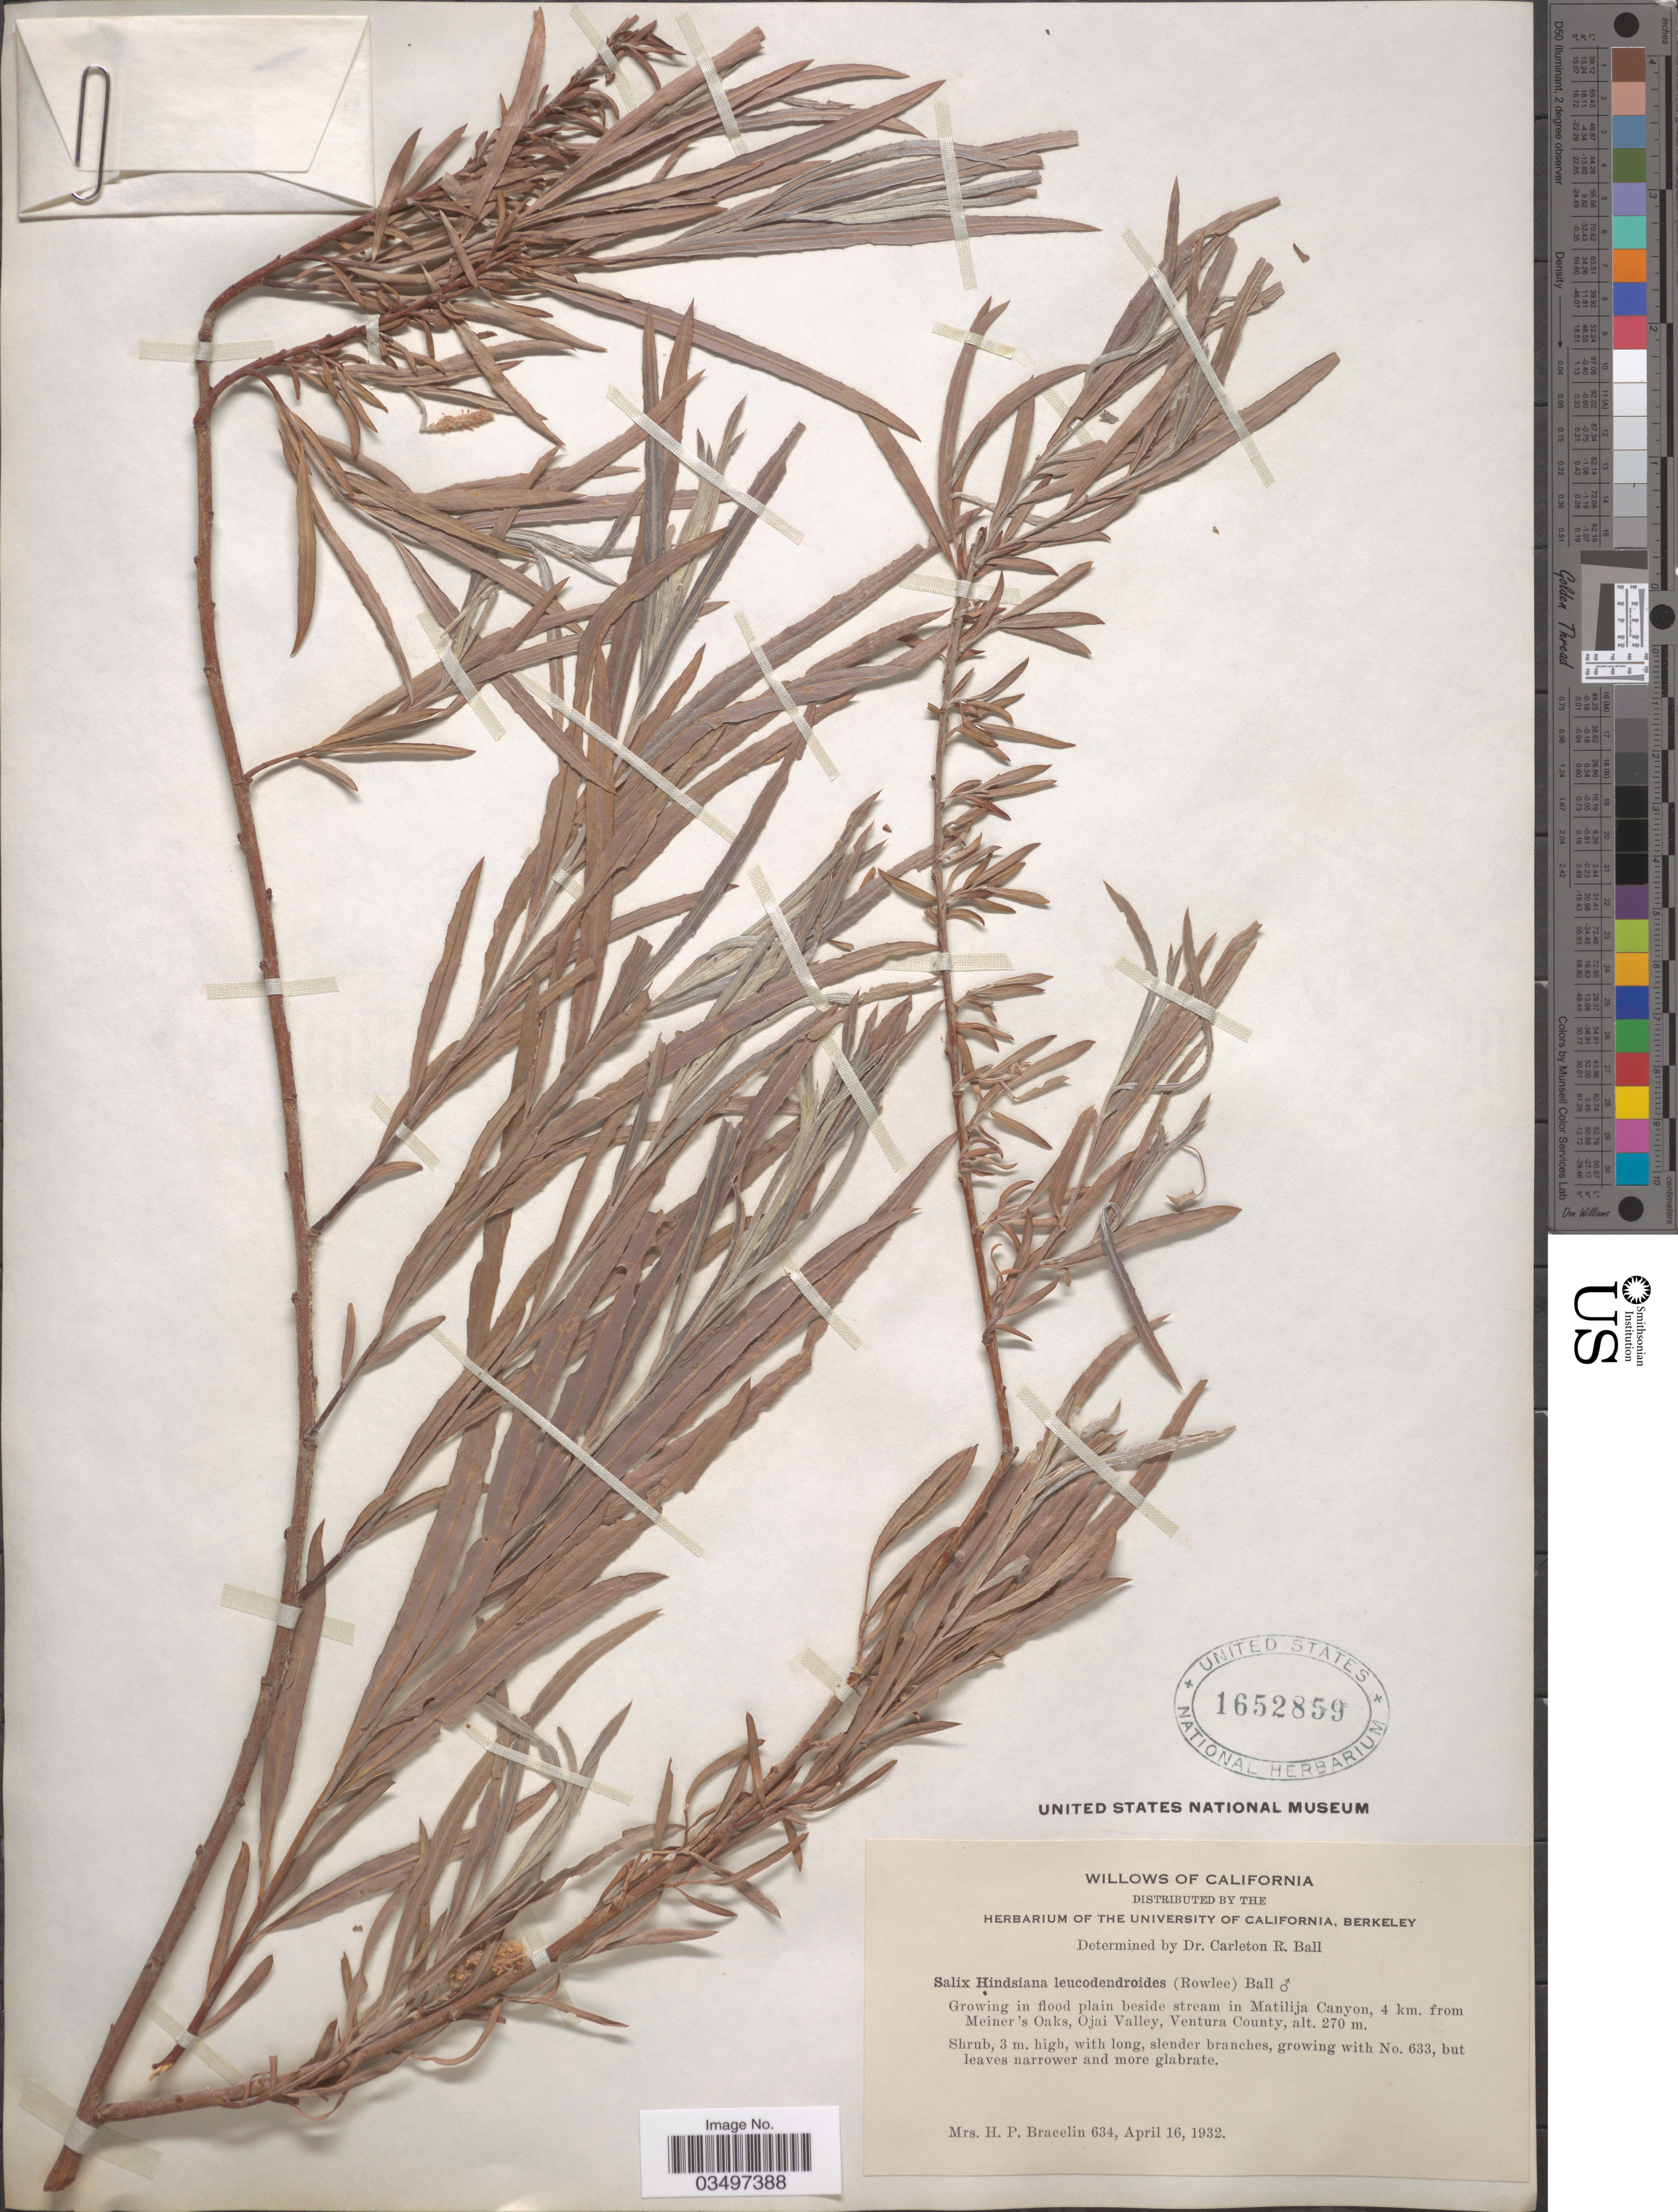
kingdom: Plantae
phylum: Tracheophyta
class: Magnoliopsida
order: Malpighiales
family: Salicaceae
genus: Salix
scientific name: Salix hindsiana var. leucodendroides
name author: (Rowlee) C.R. Ball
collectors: H. Bracelin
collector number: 634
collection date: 1932-04-16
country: United States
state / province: California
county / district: Ventura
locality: Growing in flood plain beside stream in Matilija Canyon, 4 km. from Meiner's Oaks, Ojai Valley, Ventura County.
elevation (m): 270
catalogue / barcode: US 1652859